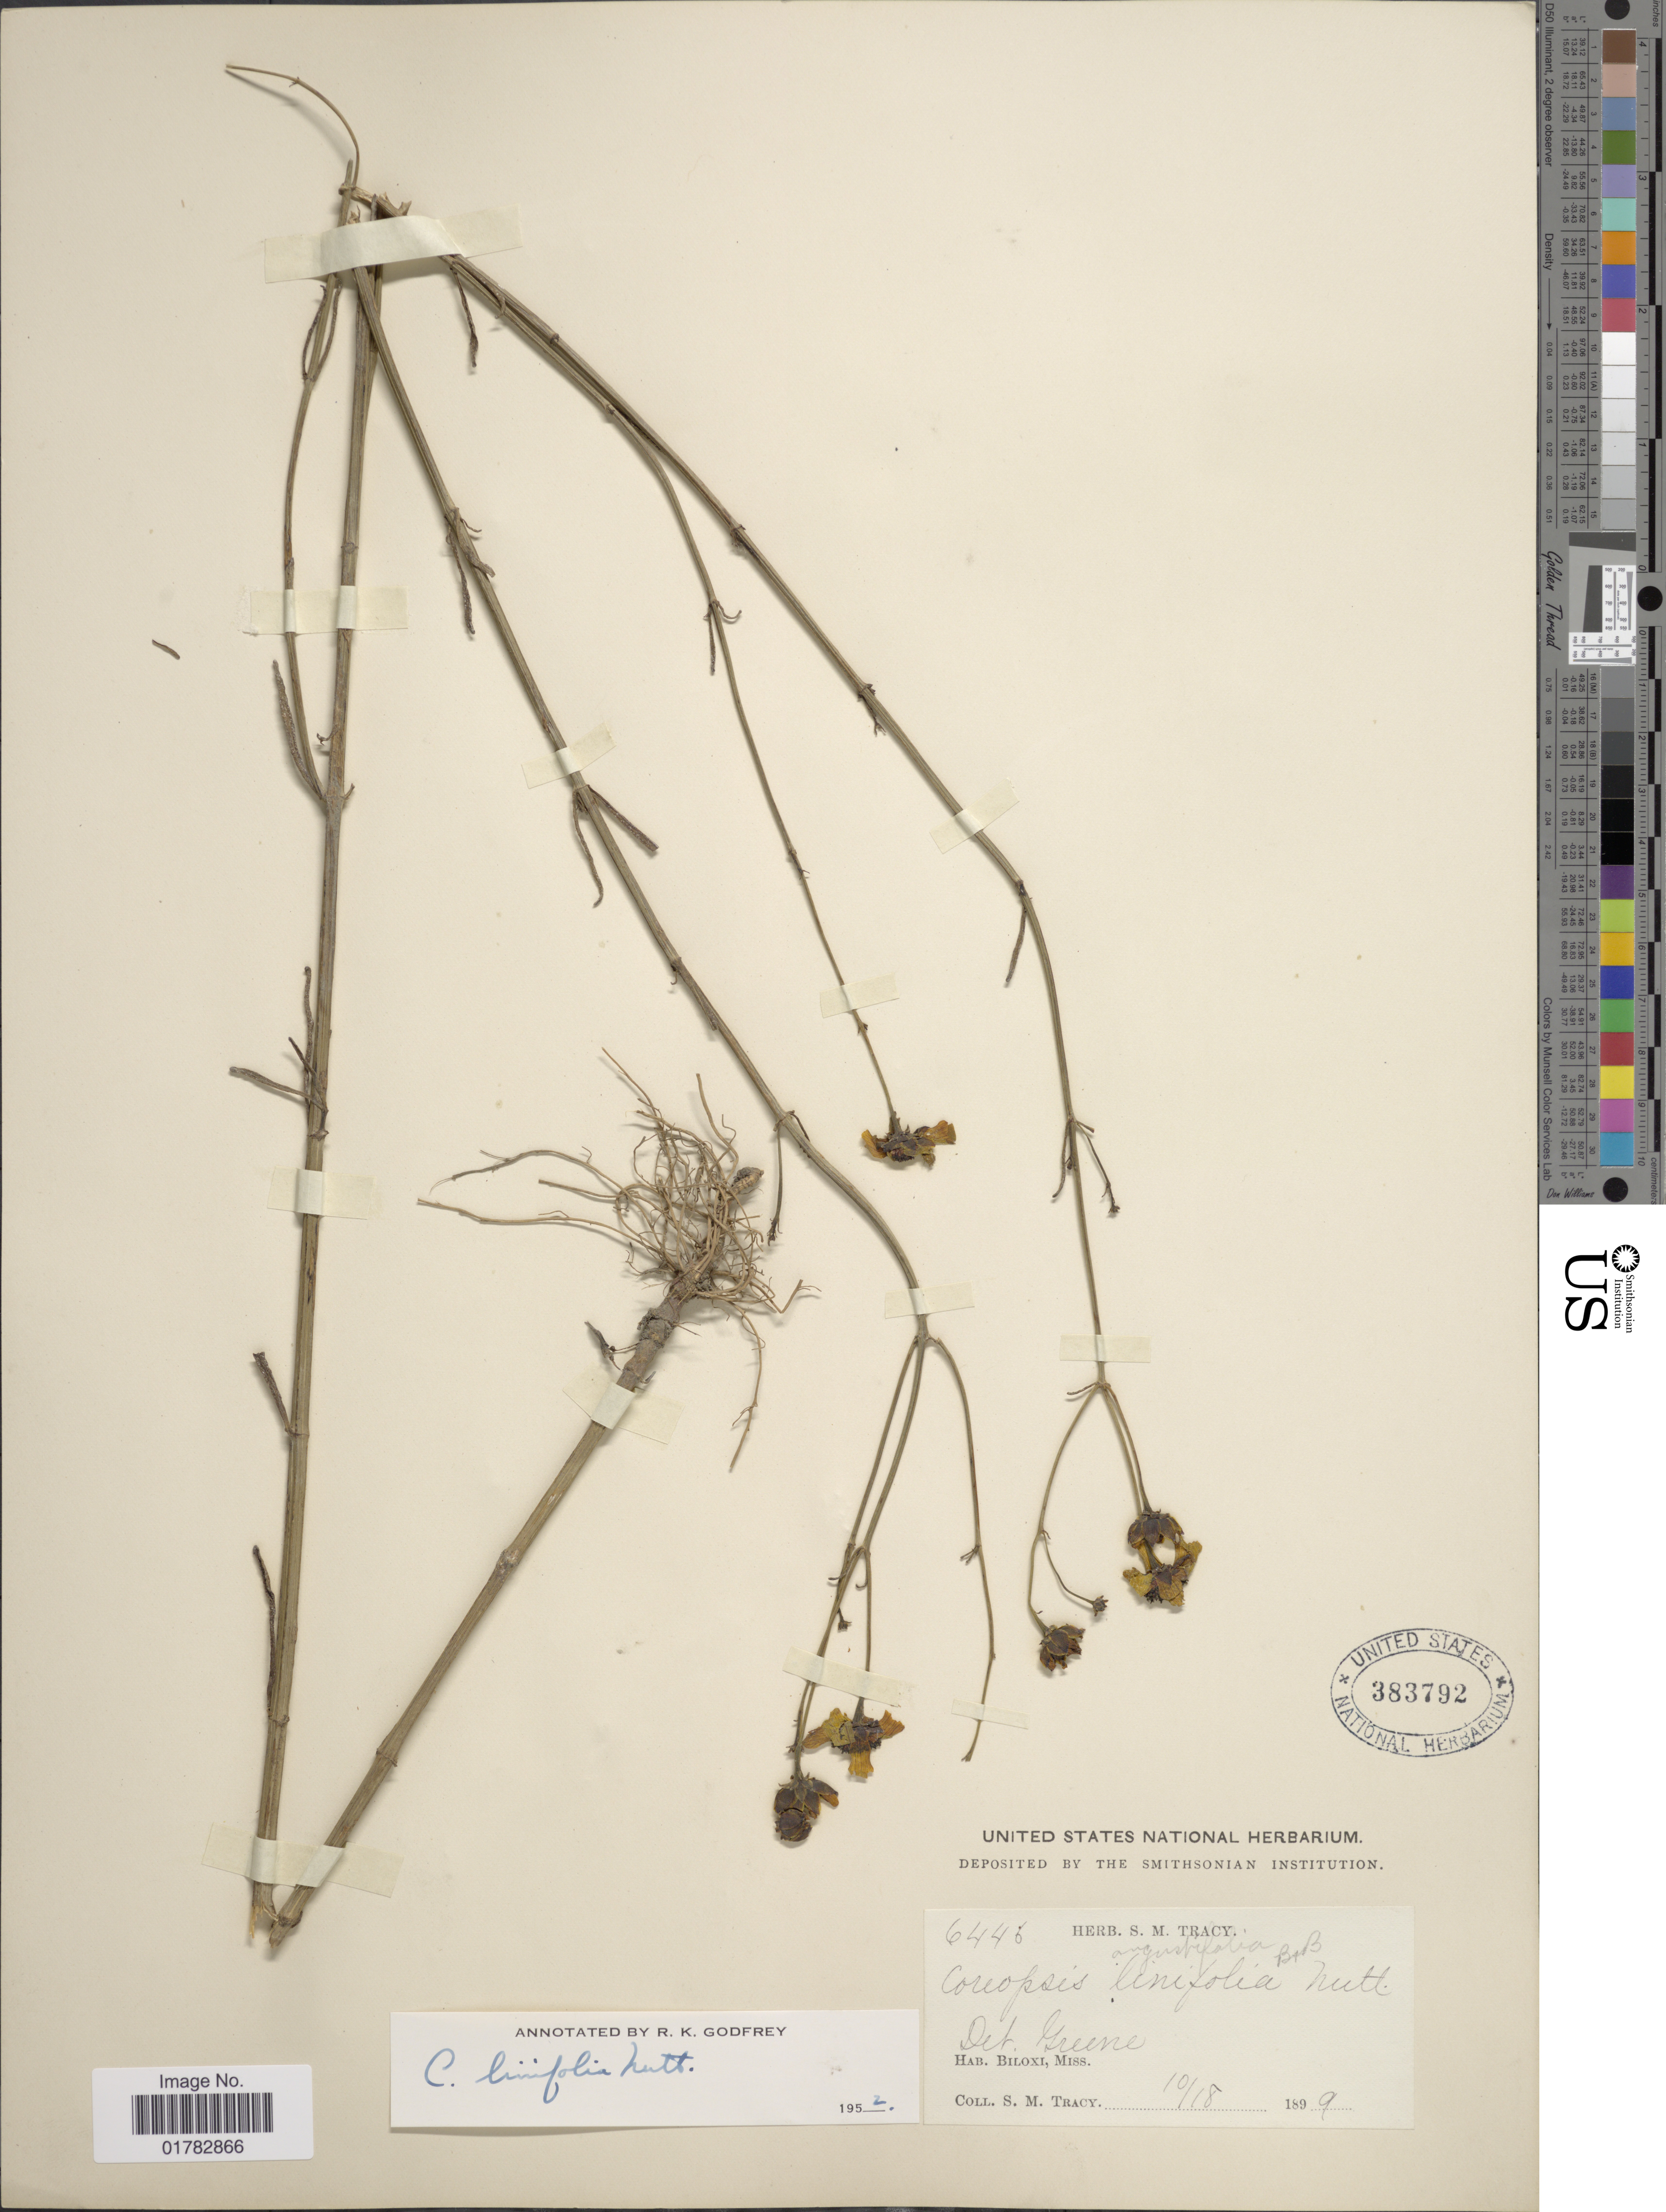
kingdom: Plantae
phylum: Tracheophyta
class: Magnoliopsida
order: Asterales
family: Asteraceae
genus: Coreopsis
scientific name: Coreopsis linifolia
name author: Nutt.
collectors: S. M. Tracy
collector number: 6446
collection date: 1899-10-18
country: United States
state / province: Mississippi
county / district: Harrison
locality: Biloxi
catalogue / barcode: US 383792